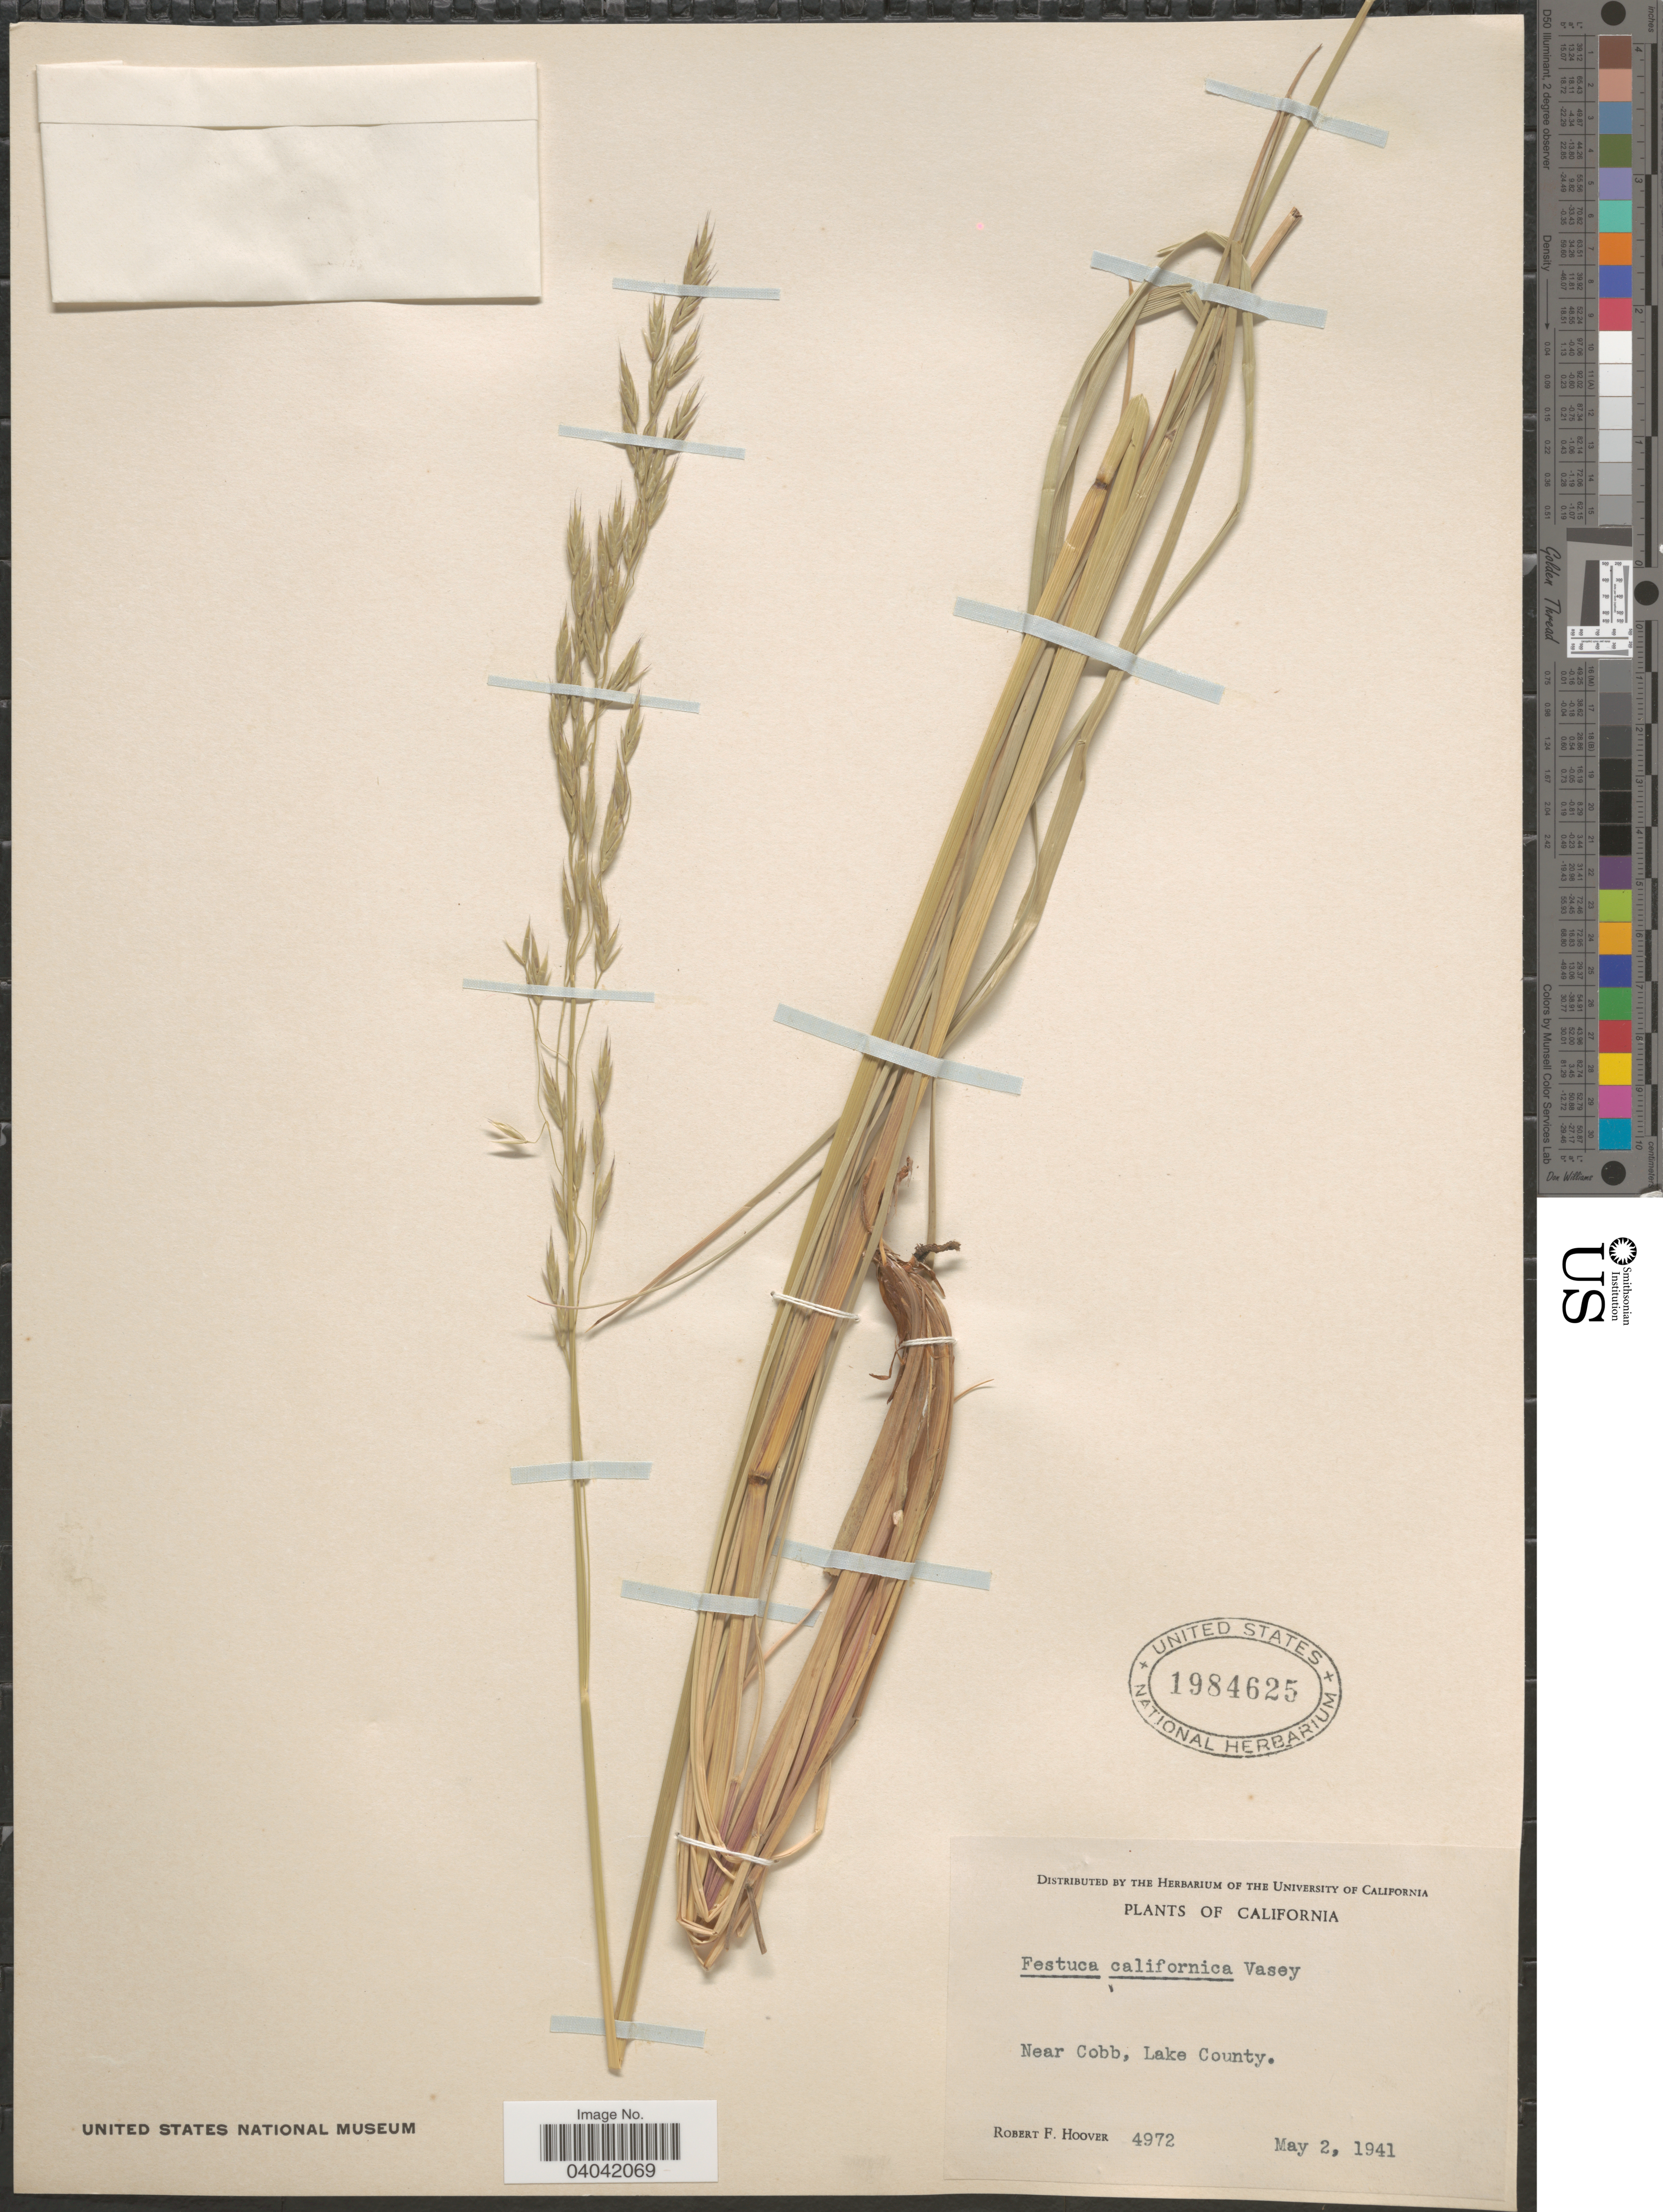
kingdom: Plantae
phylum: Tracheophyta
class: Liliopsida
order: Poales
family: Poaceae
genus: Festuca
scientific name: Festuca californica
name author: Vasey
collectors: R. F. Hoover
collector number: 4972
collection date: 1941-05-02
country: United States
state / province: California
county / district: Lake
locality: Near Cobb, Lake County.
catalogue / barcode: US 1984625